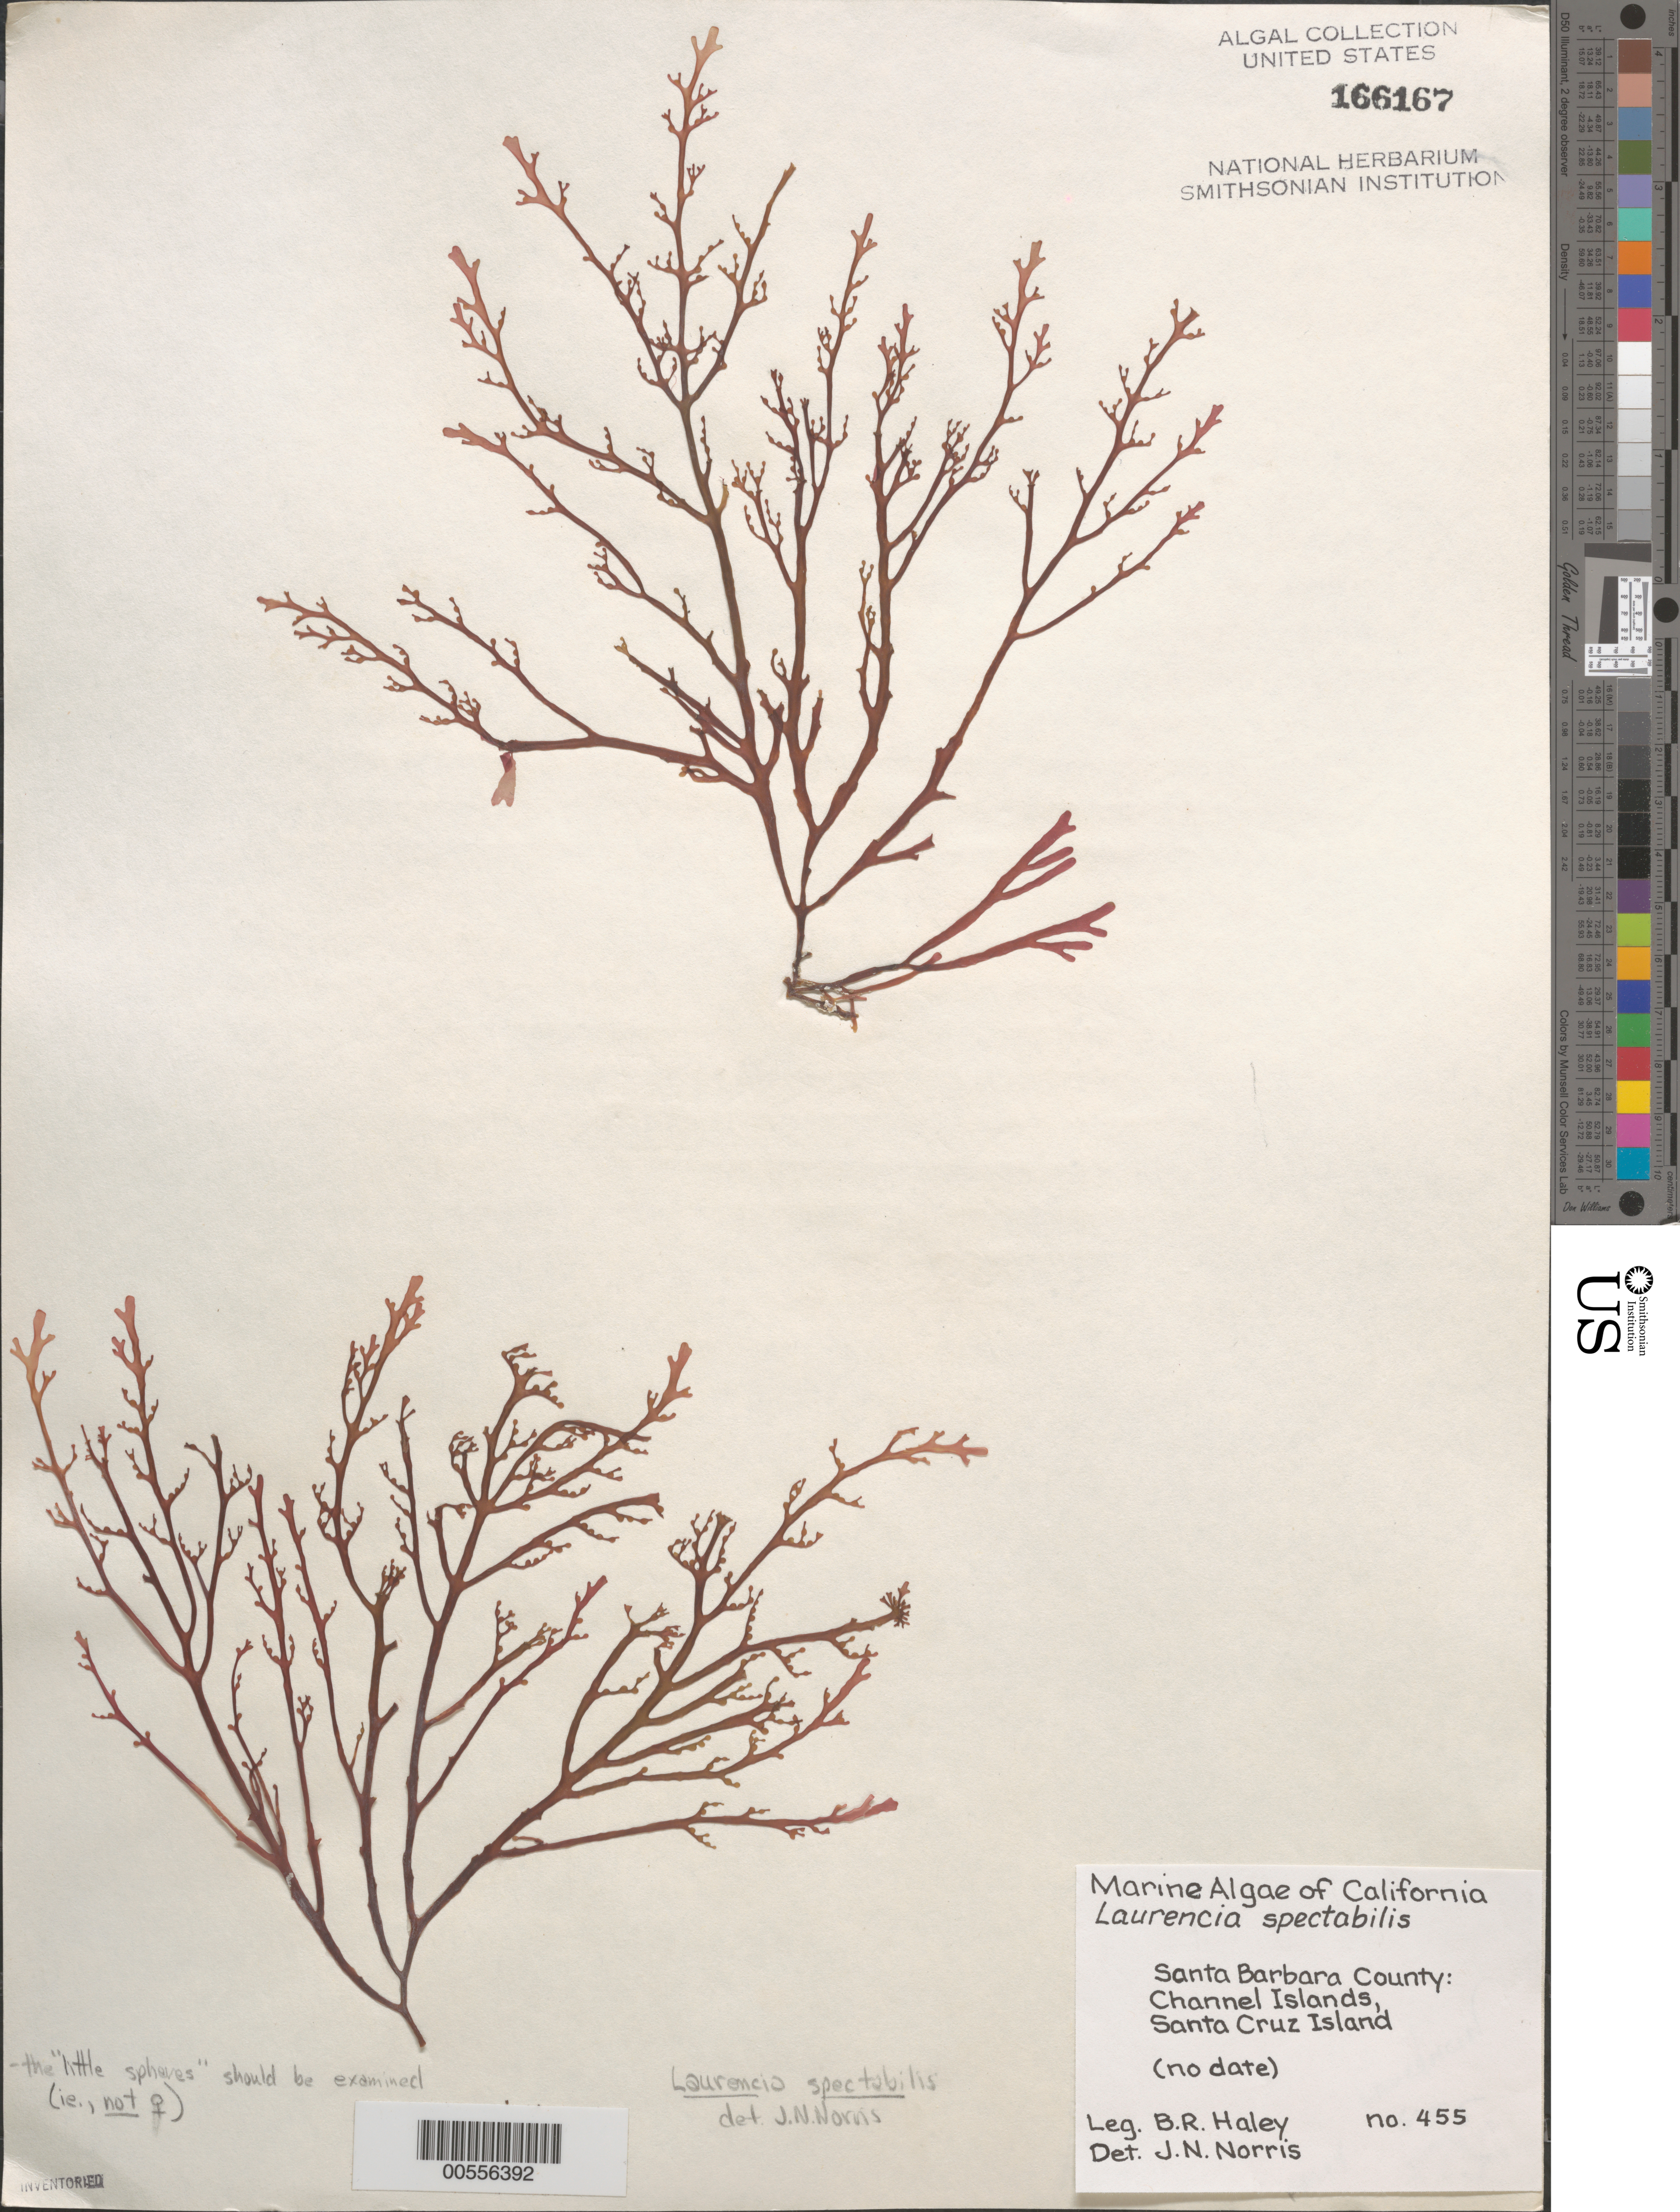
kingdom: Plantae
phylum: Rhodophyta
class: Florideophyceae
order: Ceramiales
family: Rhodomelaceae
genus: Osmundea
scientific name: Osmundea spectabilis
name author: (Postels & Rupr.) K.W. Nam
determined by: Algae name updating Project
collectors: B. Haley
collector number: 455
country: United States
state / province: California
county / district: Santa Barbara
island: Santa Cruz Island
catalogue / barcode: US 166167